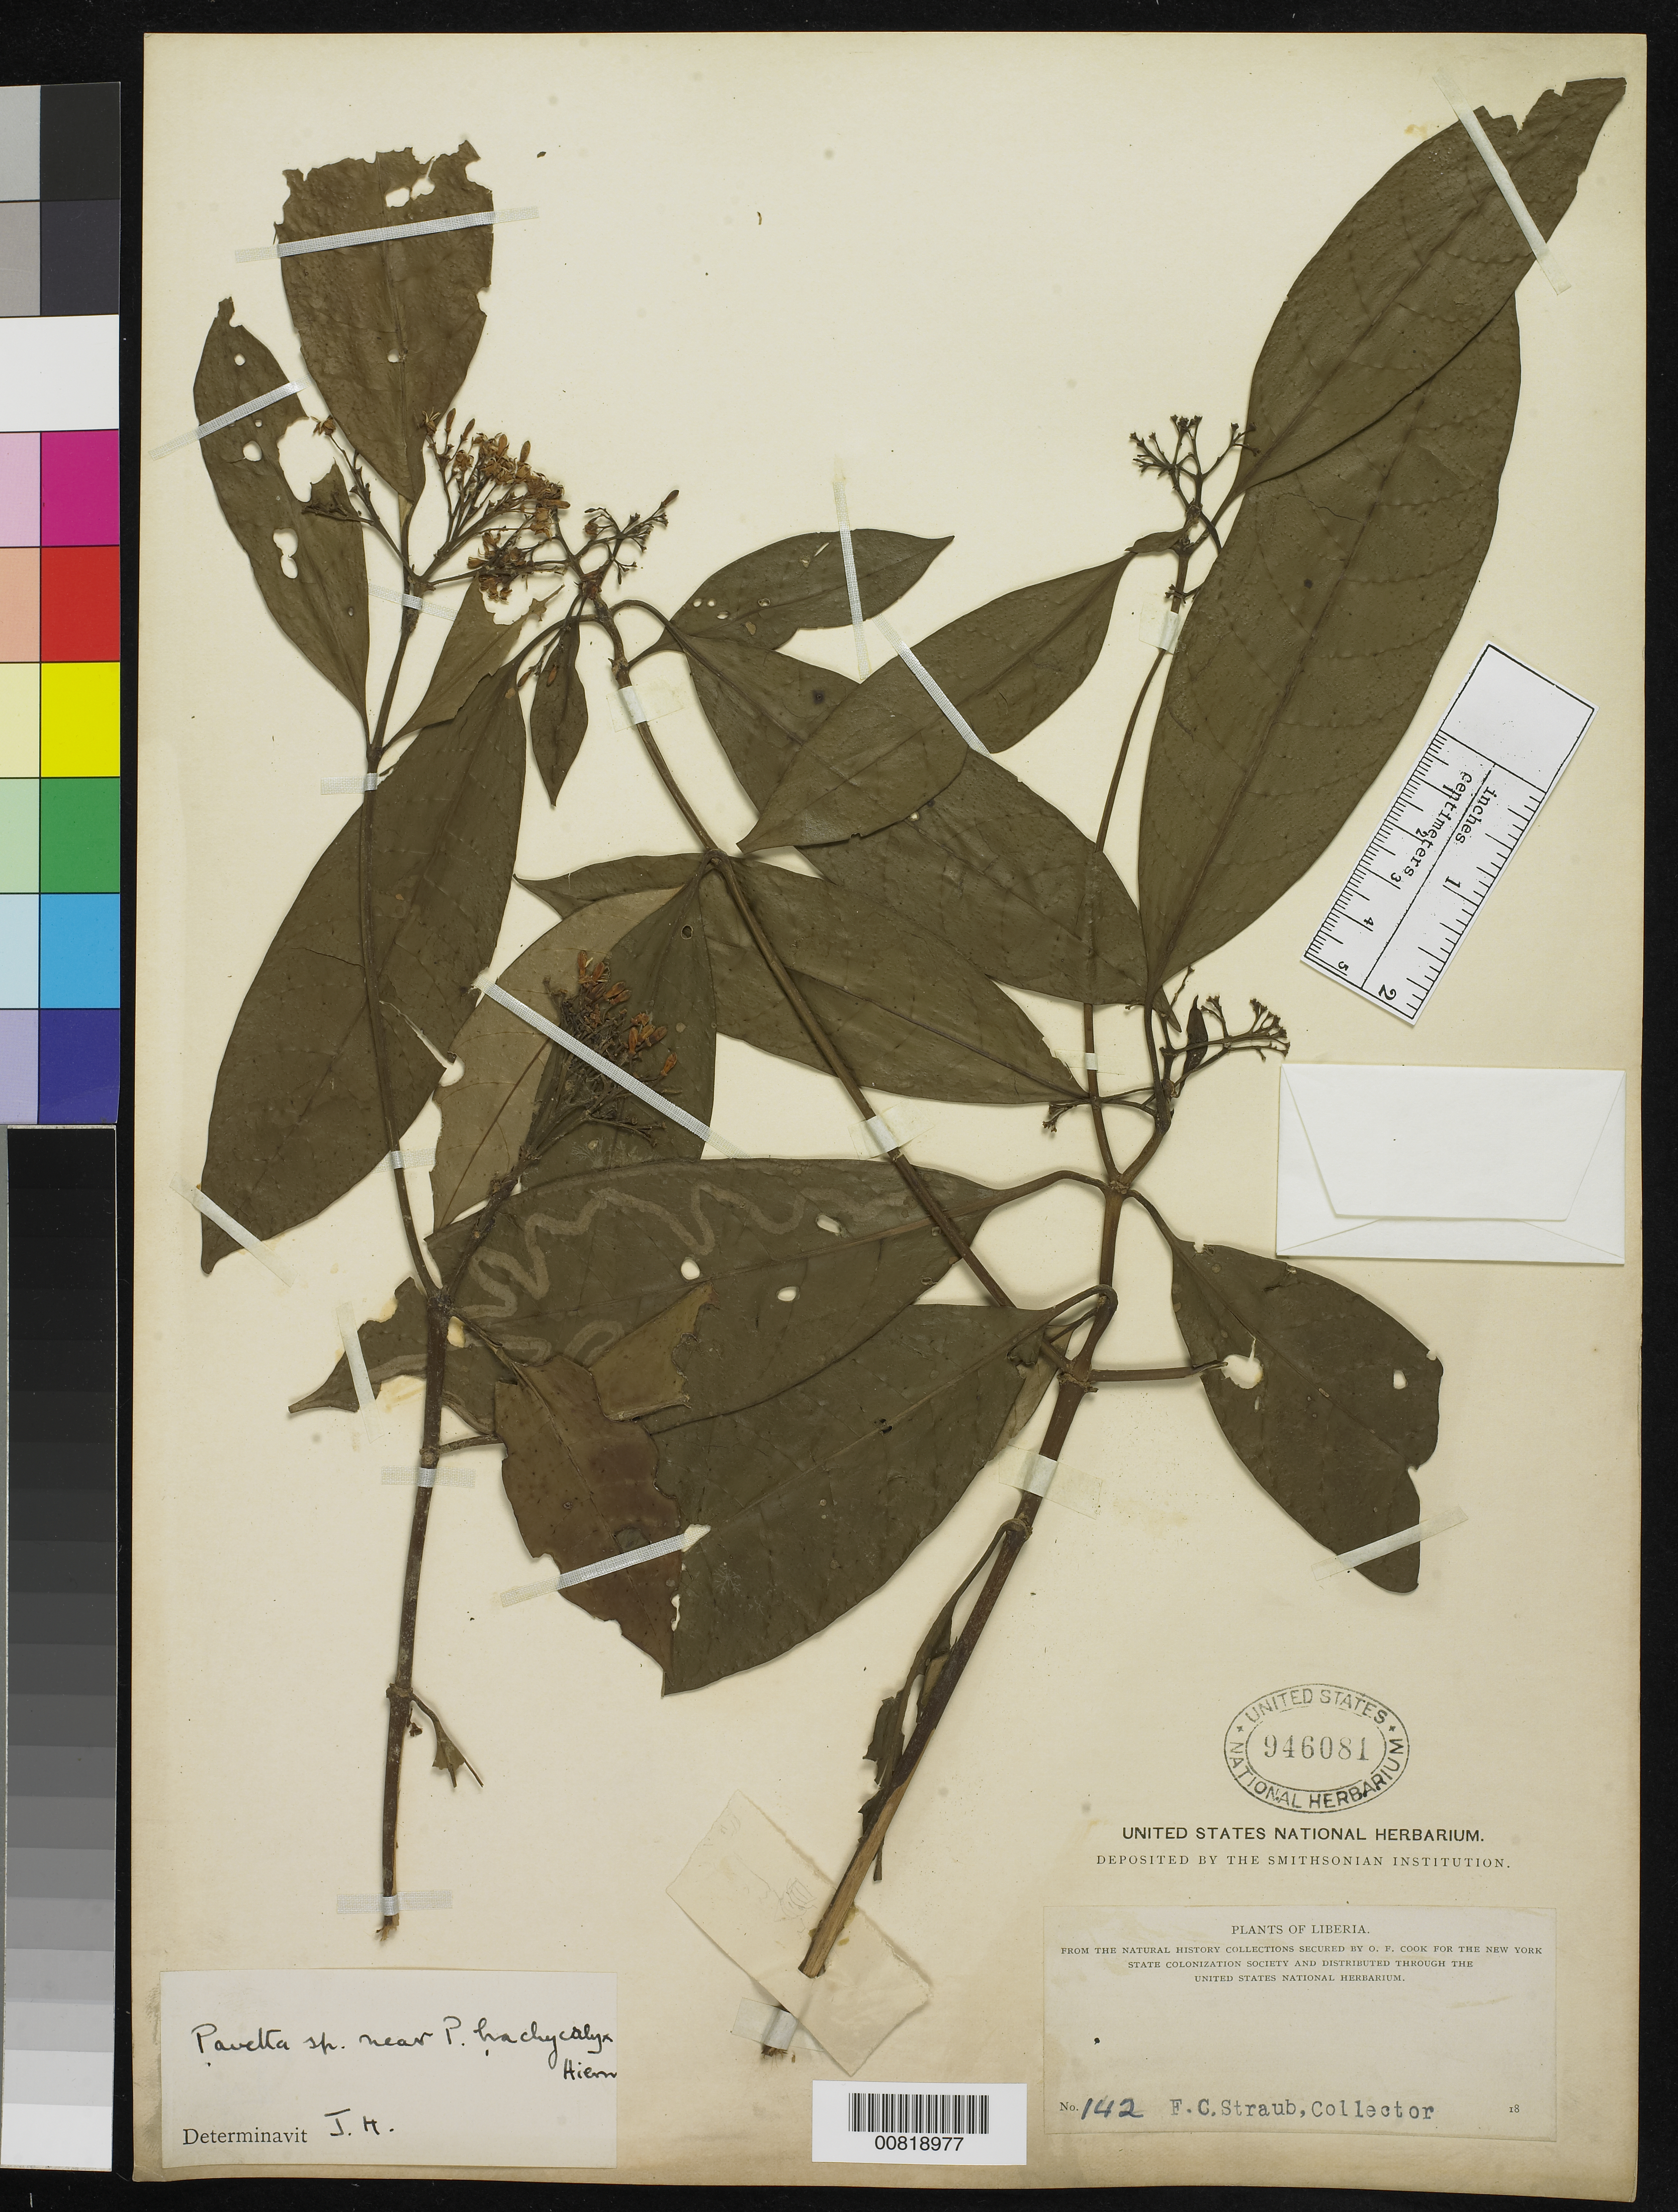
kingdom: Plantae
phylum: Tracheophyta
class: Magnoliopsida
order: Gentianales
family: Rubiaceae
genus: Pavetta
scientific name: Pavetta sp.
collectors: F. Straub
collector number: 142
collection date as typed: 18--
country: Liberia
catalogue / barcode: US 946081